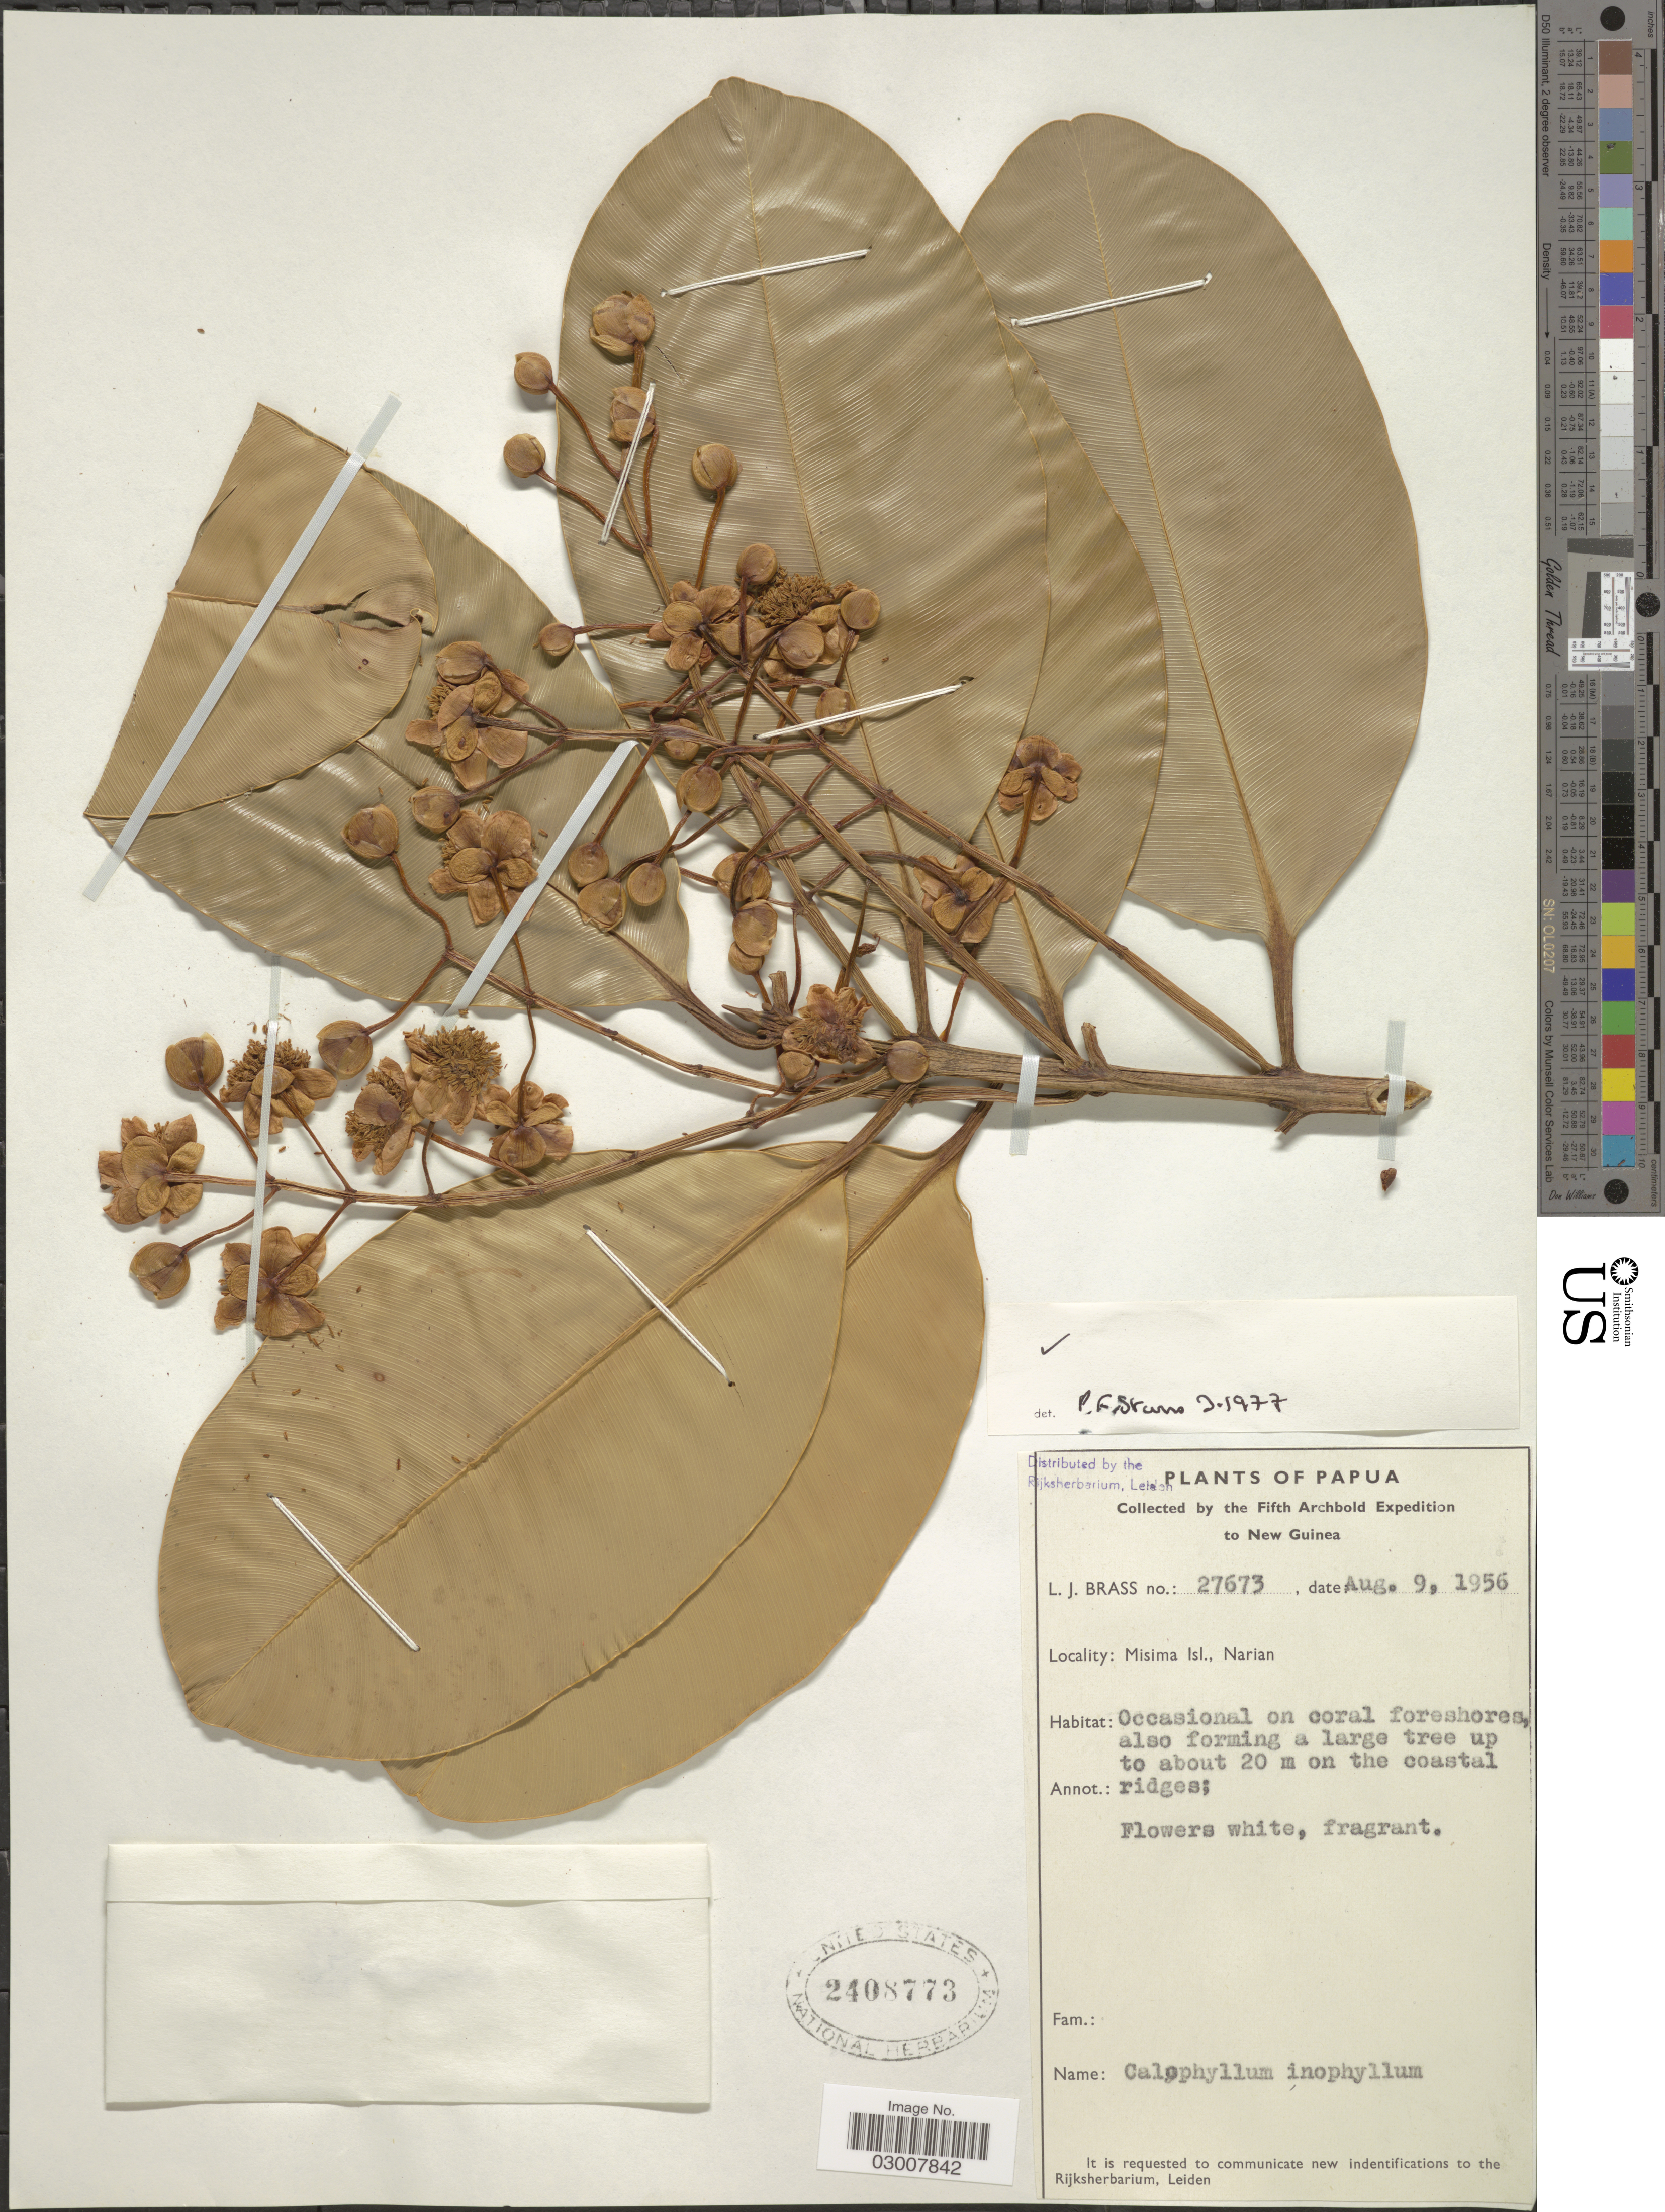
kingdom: Plantae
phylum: Tracheophyta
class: Magnoliopsida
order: Malpighiales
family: Calophyllaceae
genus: Calophyllum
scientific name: Calophyllum inophyllum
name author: L.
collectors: L. J. Brass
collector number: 27673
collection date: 1956-08-09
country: Papua New Guinea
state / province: Milne Bay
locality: Papua. Misima Isl., Narian.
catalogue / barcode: US 2408773